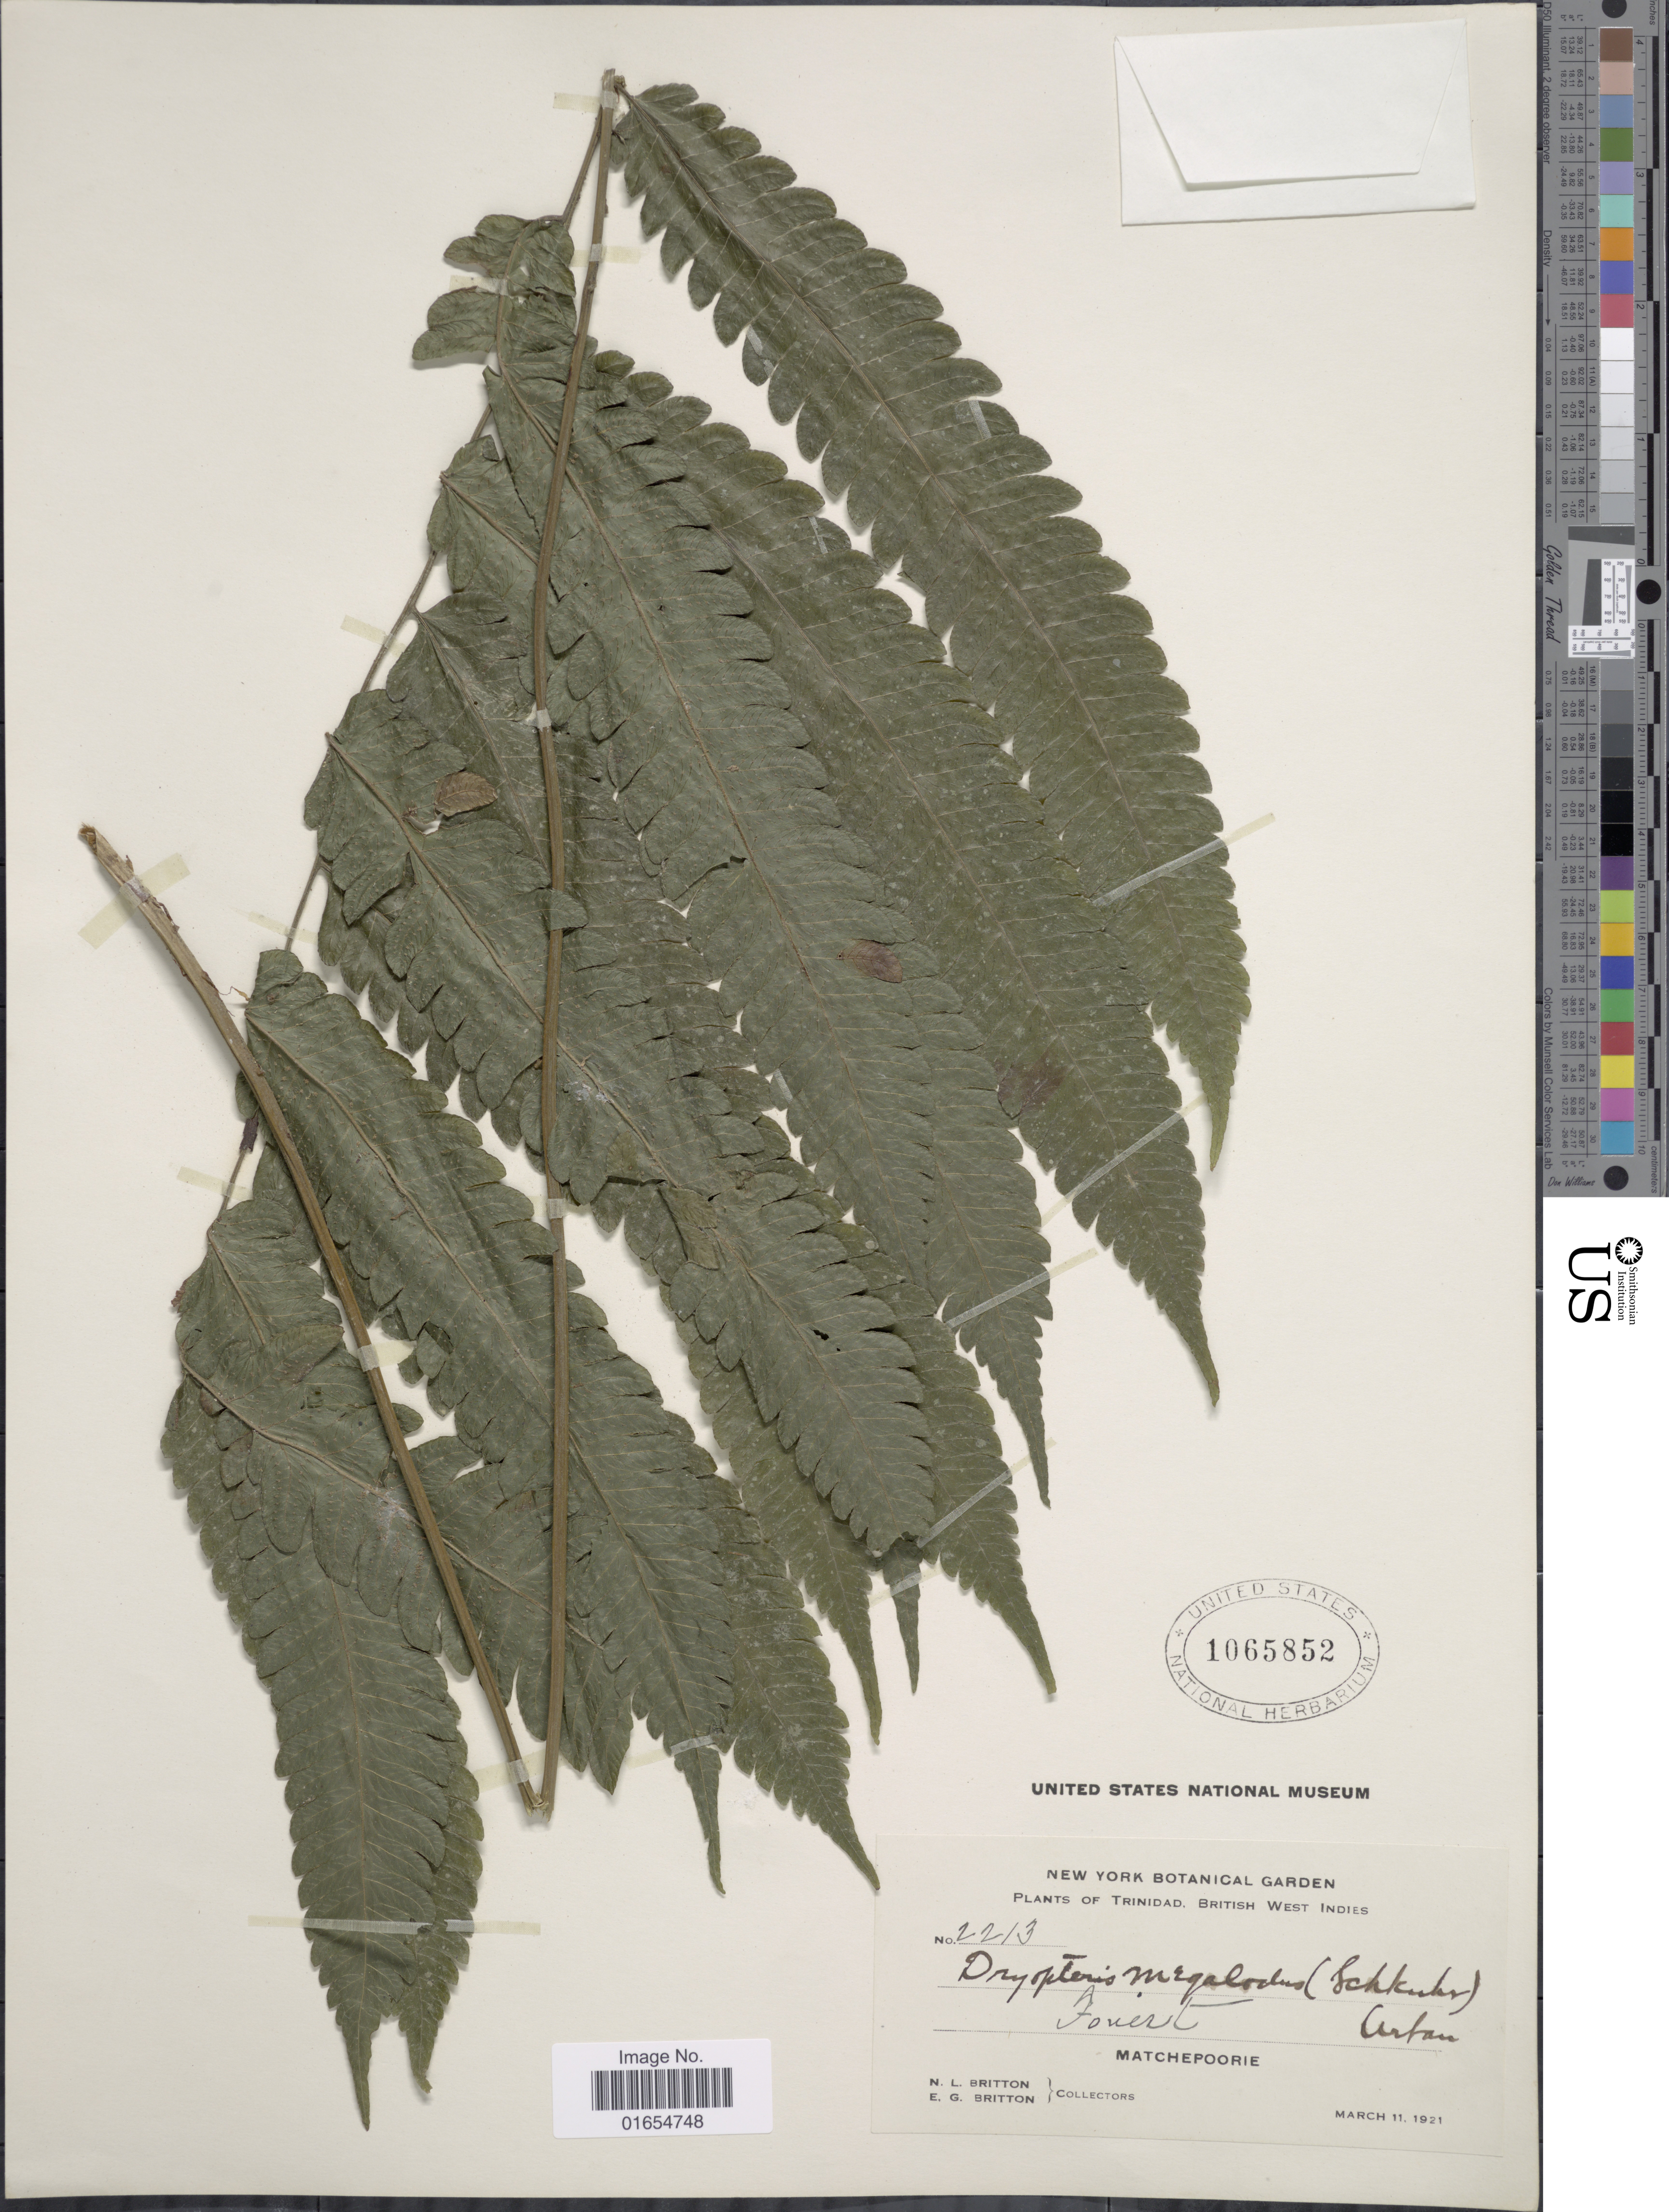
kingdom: Plantae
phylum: Tracheophyta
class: Polypodiopsida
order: Polypodiales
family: Thelypteridaceae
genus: Goniopteris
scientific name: Goniopteris pennata (Poir.) comb. nov., ined 2015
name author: (Poir.)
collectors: N. Britton & E. G. Britton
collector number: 2213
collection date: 1921-03-11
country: Trinidad and Tobago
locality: Trinidad, British West Indies, Matchepoorie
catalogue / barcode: US 1065852